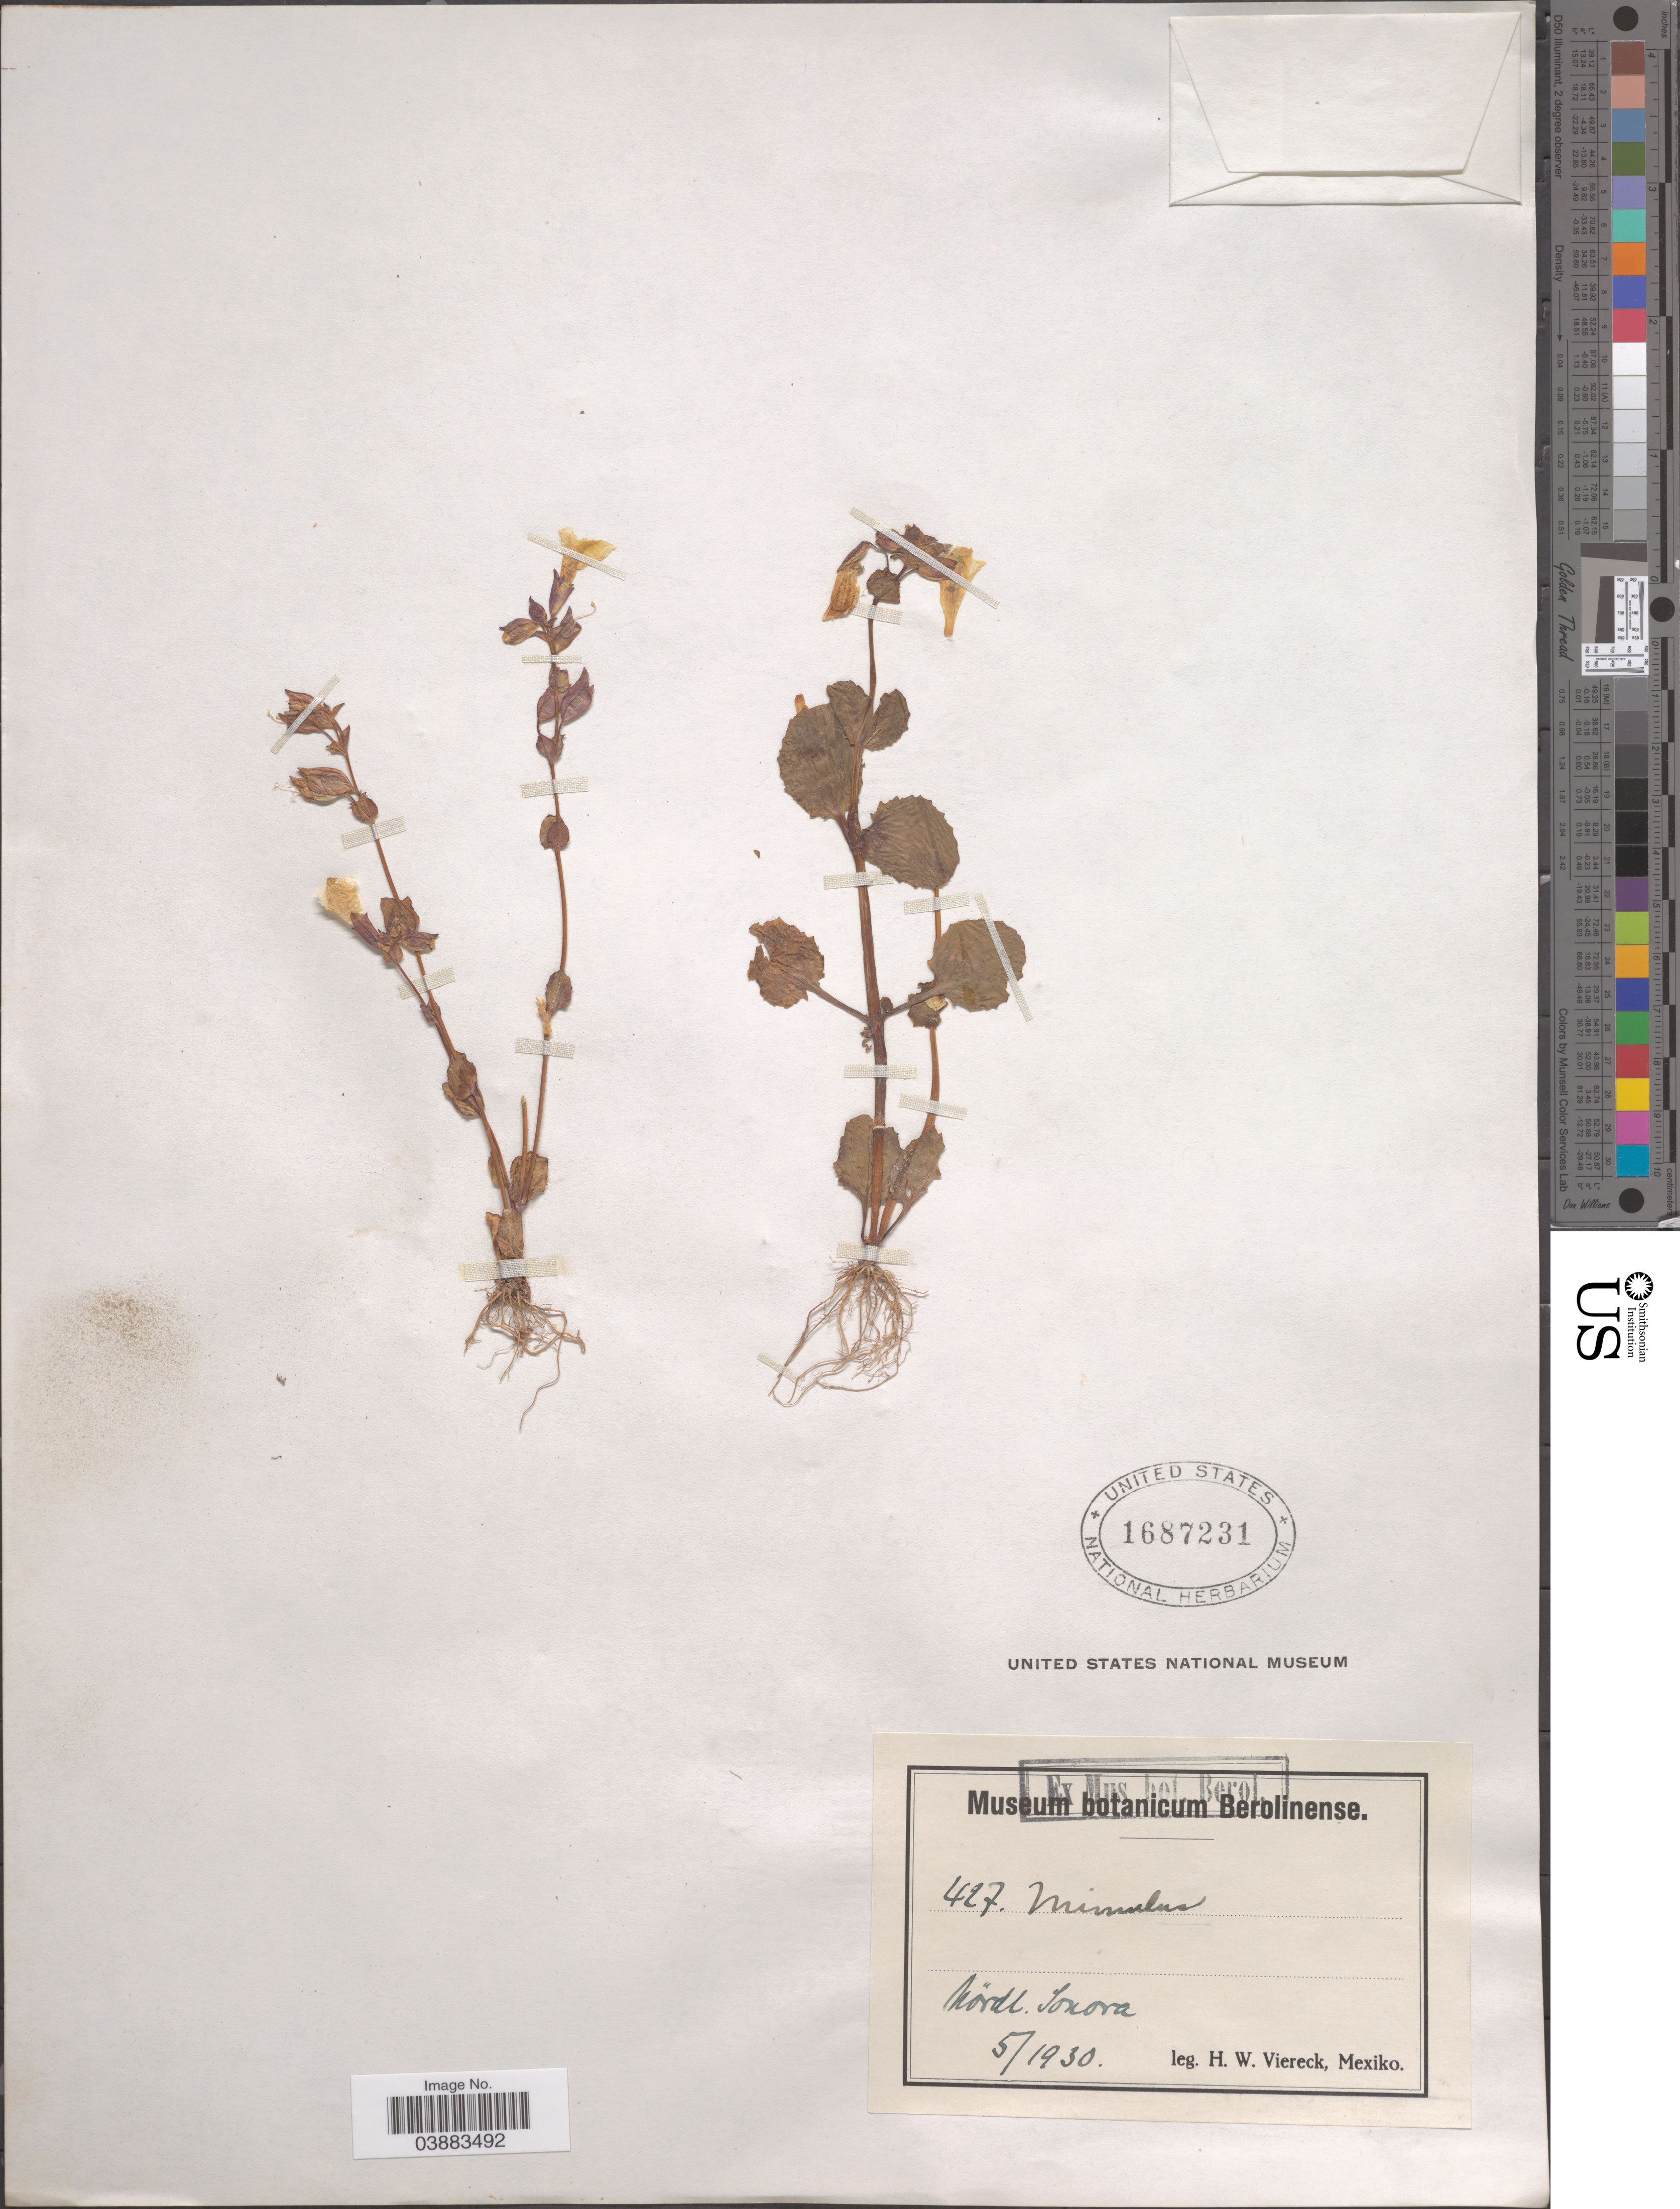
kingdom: Plantae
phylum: Tracheophyta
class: Magnoliopsida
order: Lamiales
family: Phrymaceae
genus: Mimulus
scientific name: Mimulus sp.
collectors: H. W. Viereck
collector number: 427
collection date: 1930-05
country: Mexico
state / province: Sonora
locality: Nördl. Sonora.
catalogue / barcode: US 1687231